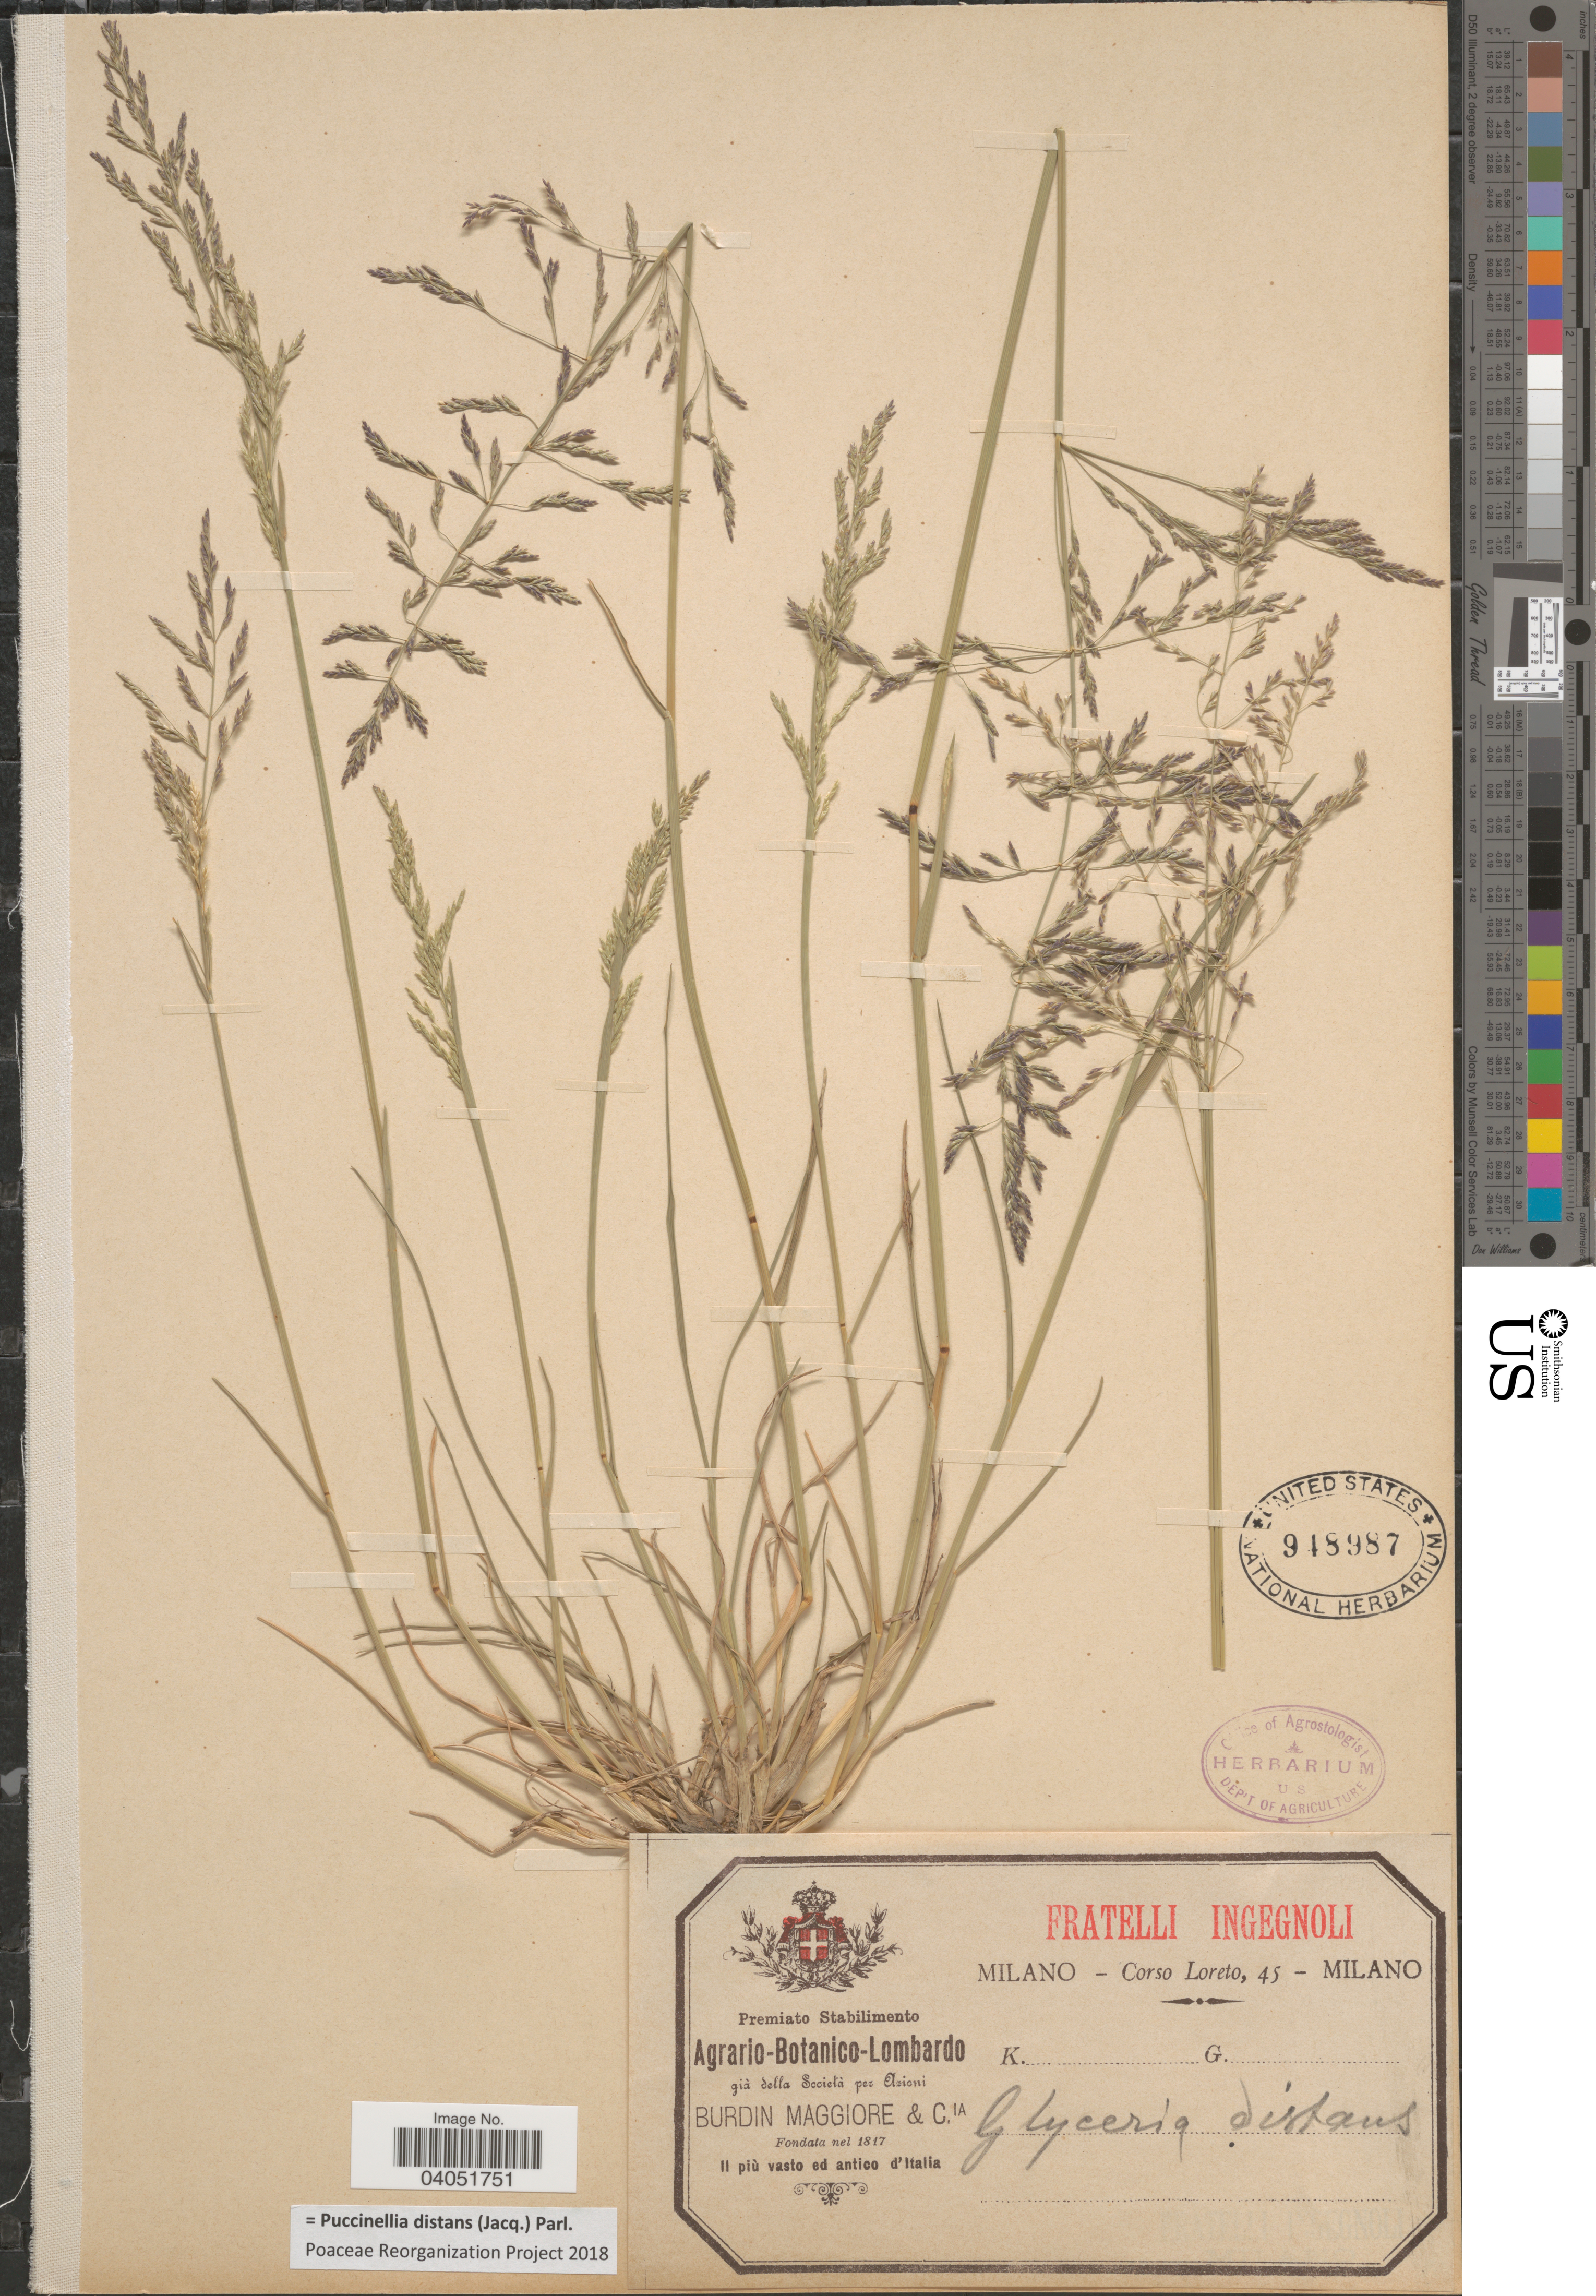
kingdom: Plantae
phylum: Tracheophyta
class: Liliopsida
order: Poales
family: Poaceae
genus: Puccinellia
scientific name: Puccinellia distans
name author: (Jacq.) Parl.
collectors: Loreto, C.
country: Italy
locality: Milano. [unsure placement]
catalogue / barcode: US 948987